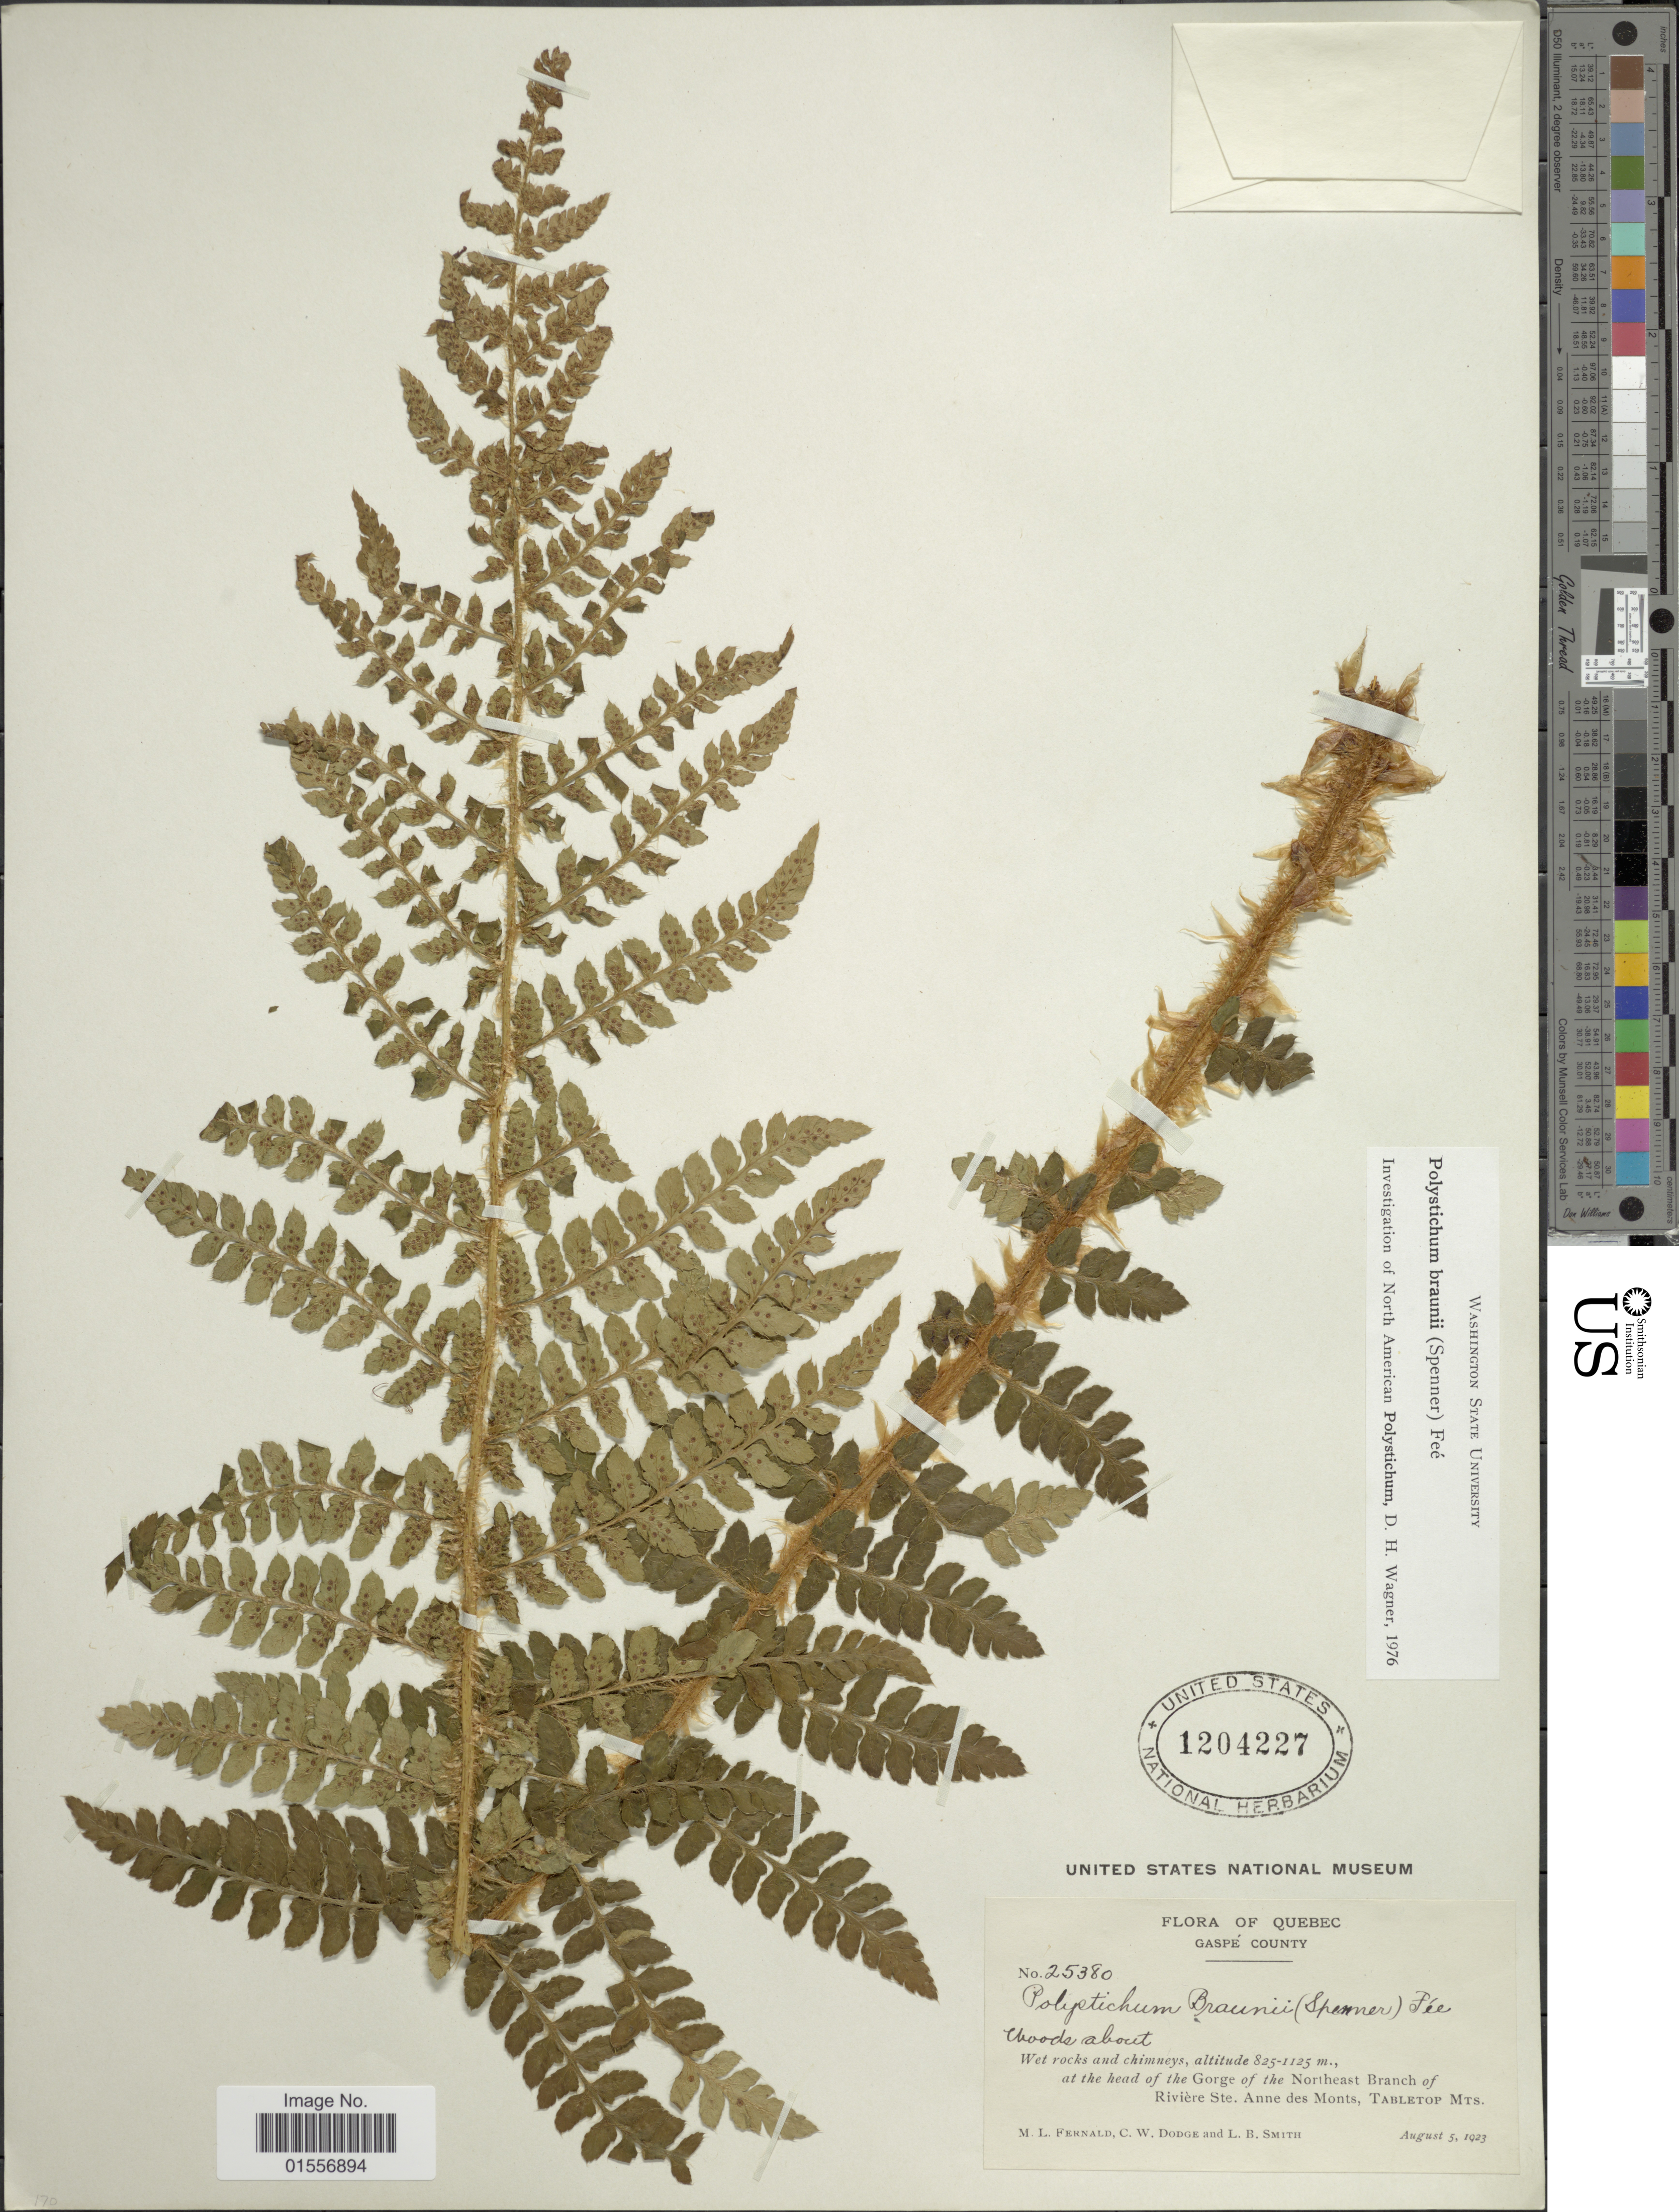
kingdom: Plantae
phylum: Tracheophyta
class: Polypodiopsida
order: Polypodiales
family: Dryopteridaceae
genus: Polystichum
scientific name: Polystichum braunii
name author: (Spenn.) Fée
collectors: M. L. Fernald, C. Dodge & L. Smith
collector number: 25380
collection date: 1923-08-05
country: Canada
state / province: Quebec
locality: Gaspé County, at the head of the Gorge of the Northeast Branch of Riviere Ste. Anne des Monts, Tabletop Mts.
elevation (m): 825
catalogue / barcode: US 1204227